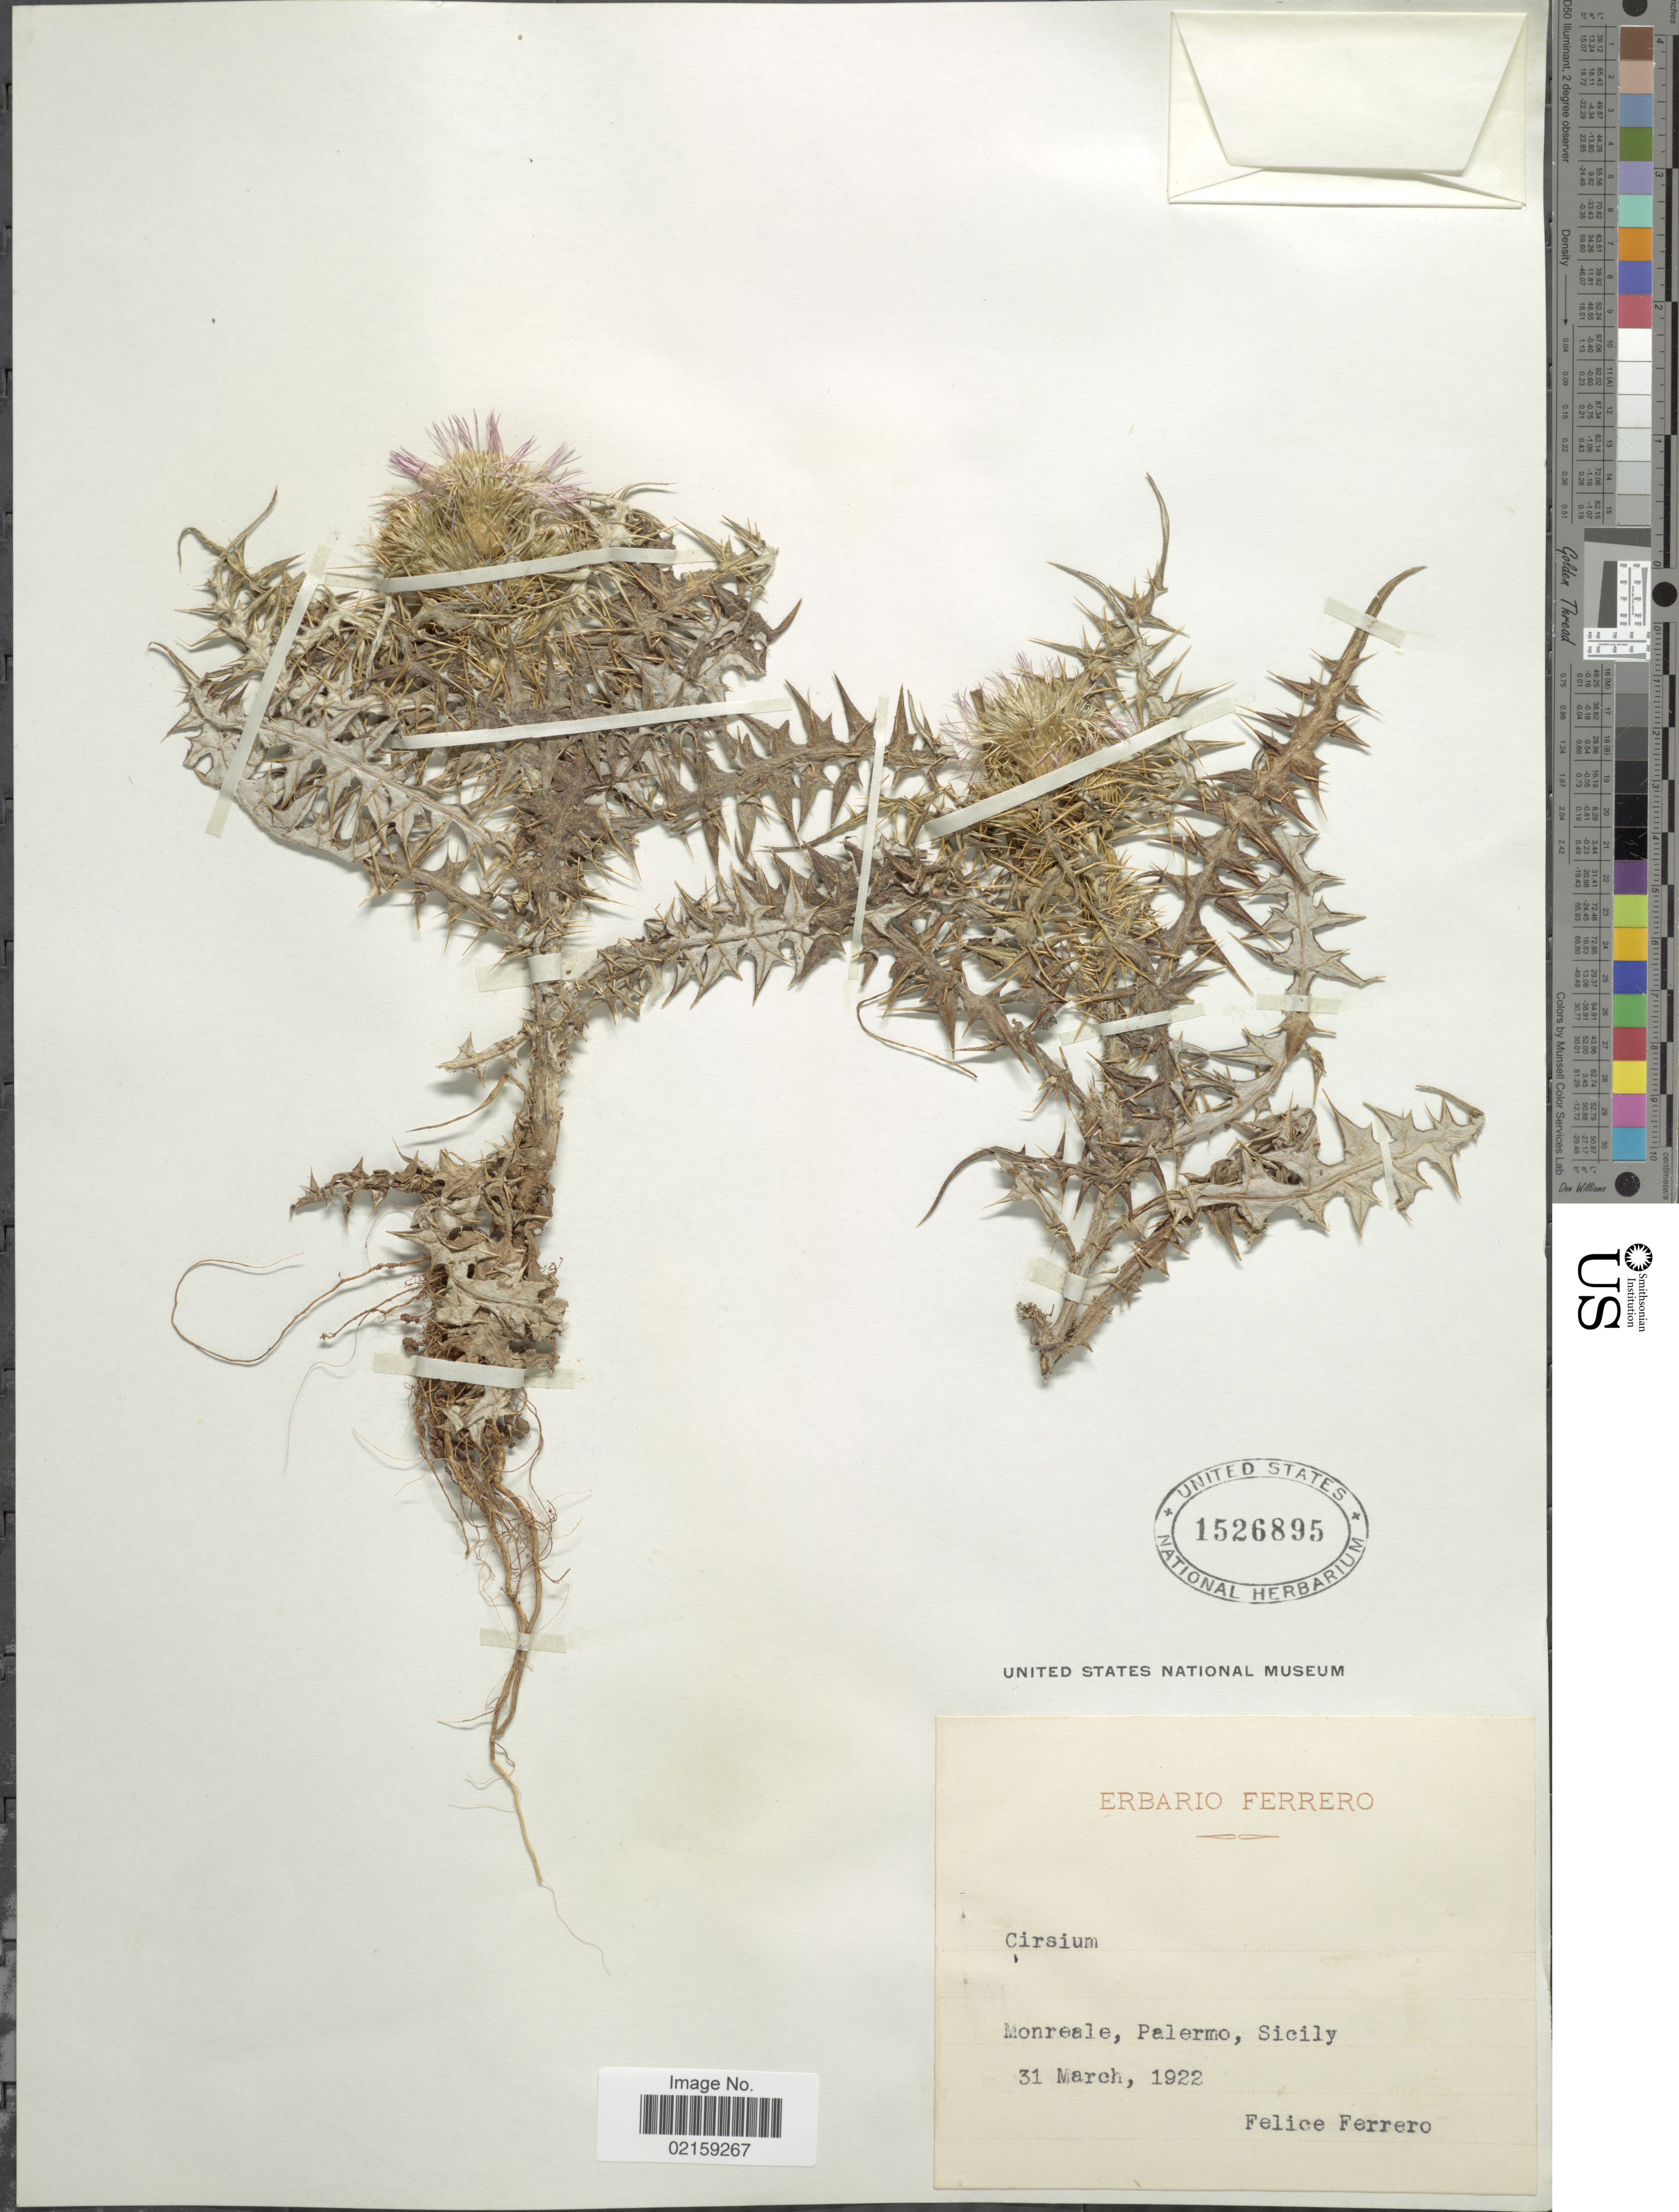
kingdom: Plantae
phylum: Tracheophyta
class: Magnoliopsida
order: Asterales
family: Asteraceae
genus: Cirsium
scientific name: Cirsium sp.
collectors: F. Ferrero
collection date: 1922-03-31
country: Italy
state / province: Siciliana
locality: Moreale, Palermo, Sicily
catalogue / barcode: US 1526895